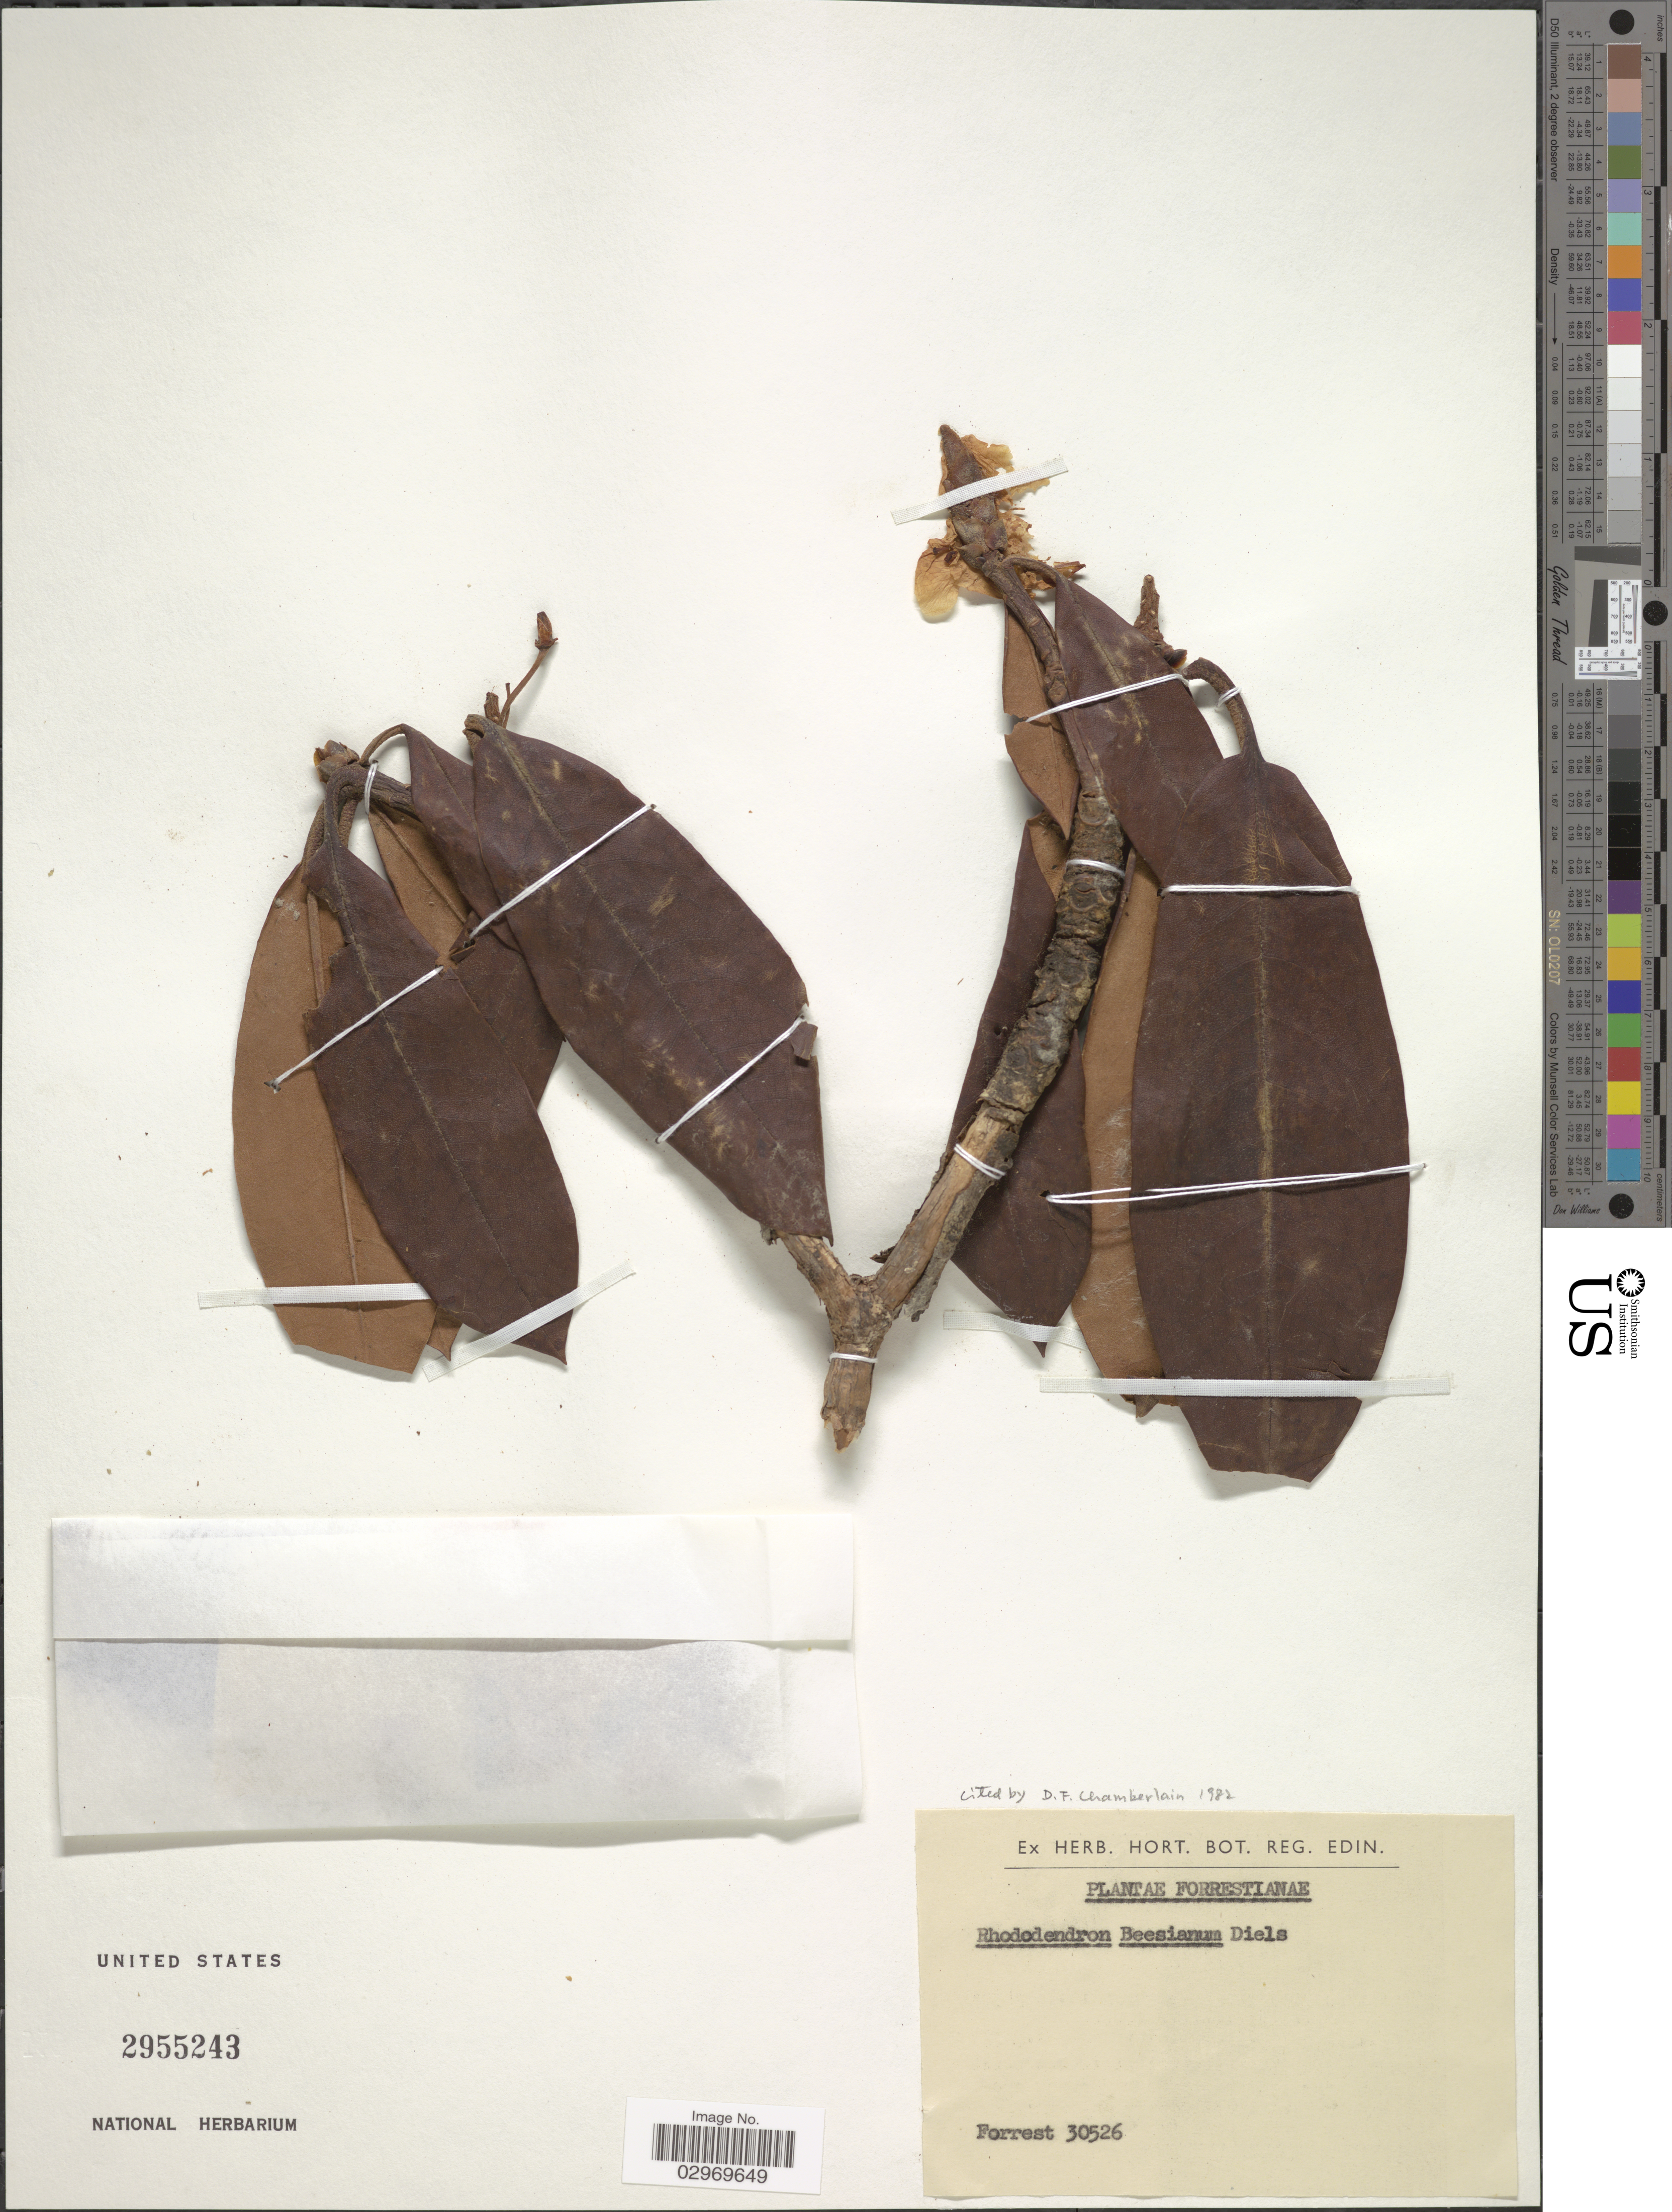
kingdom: Plantae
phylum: Tracheophyta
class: Magnoliopsida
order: Ericales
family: Ericaceae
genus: Rhododendron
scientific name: Rhododendron beesianum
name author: Diels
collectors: -. Forrest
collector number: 30526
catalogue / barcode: US 2955243